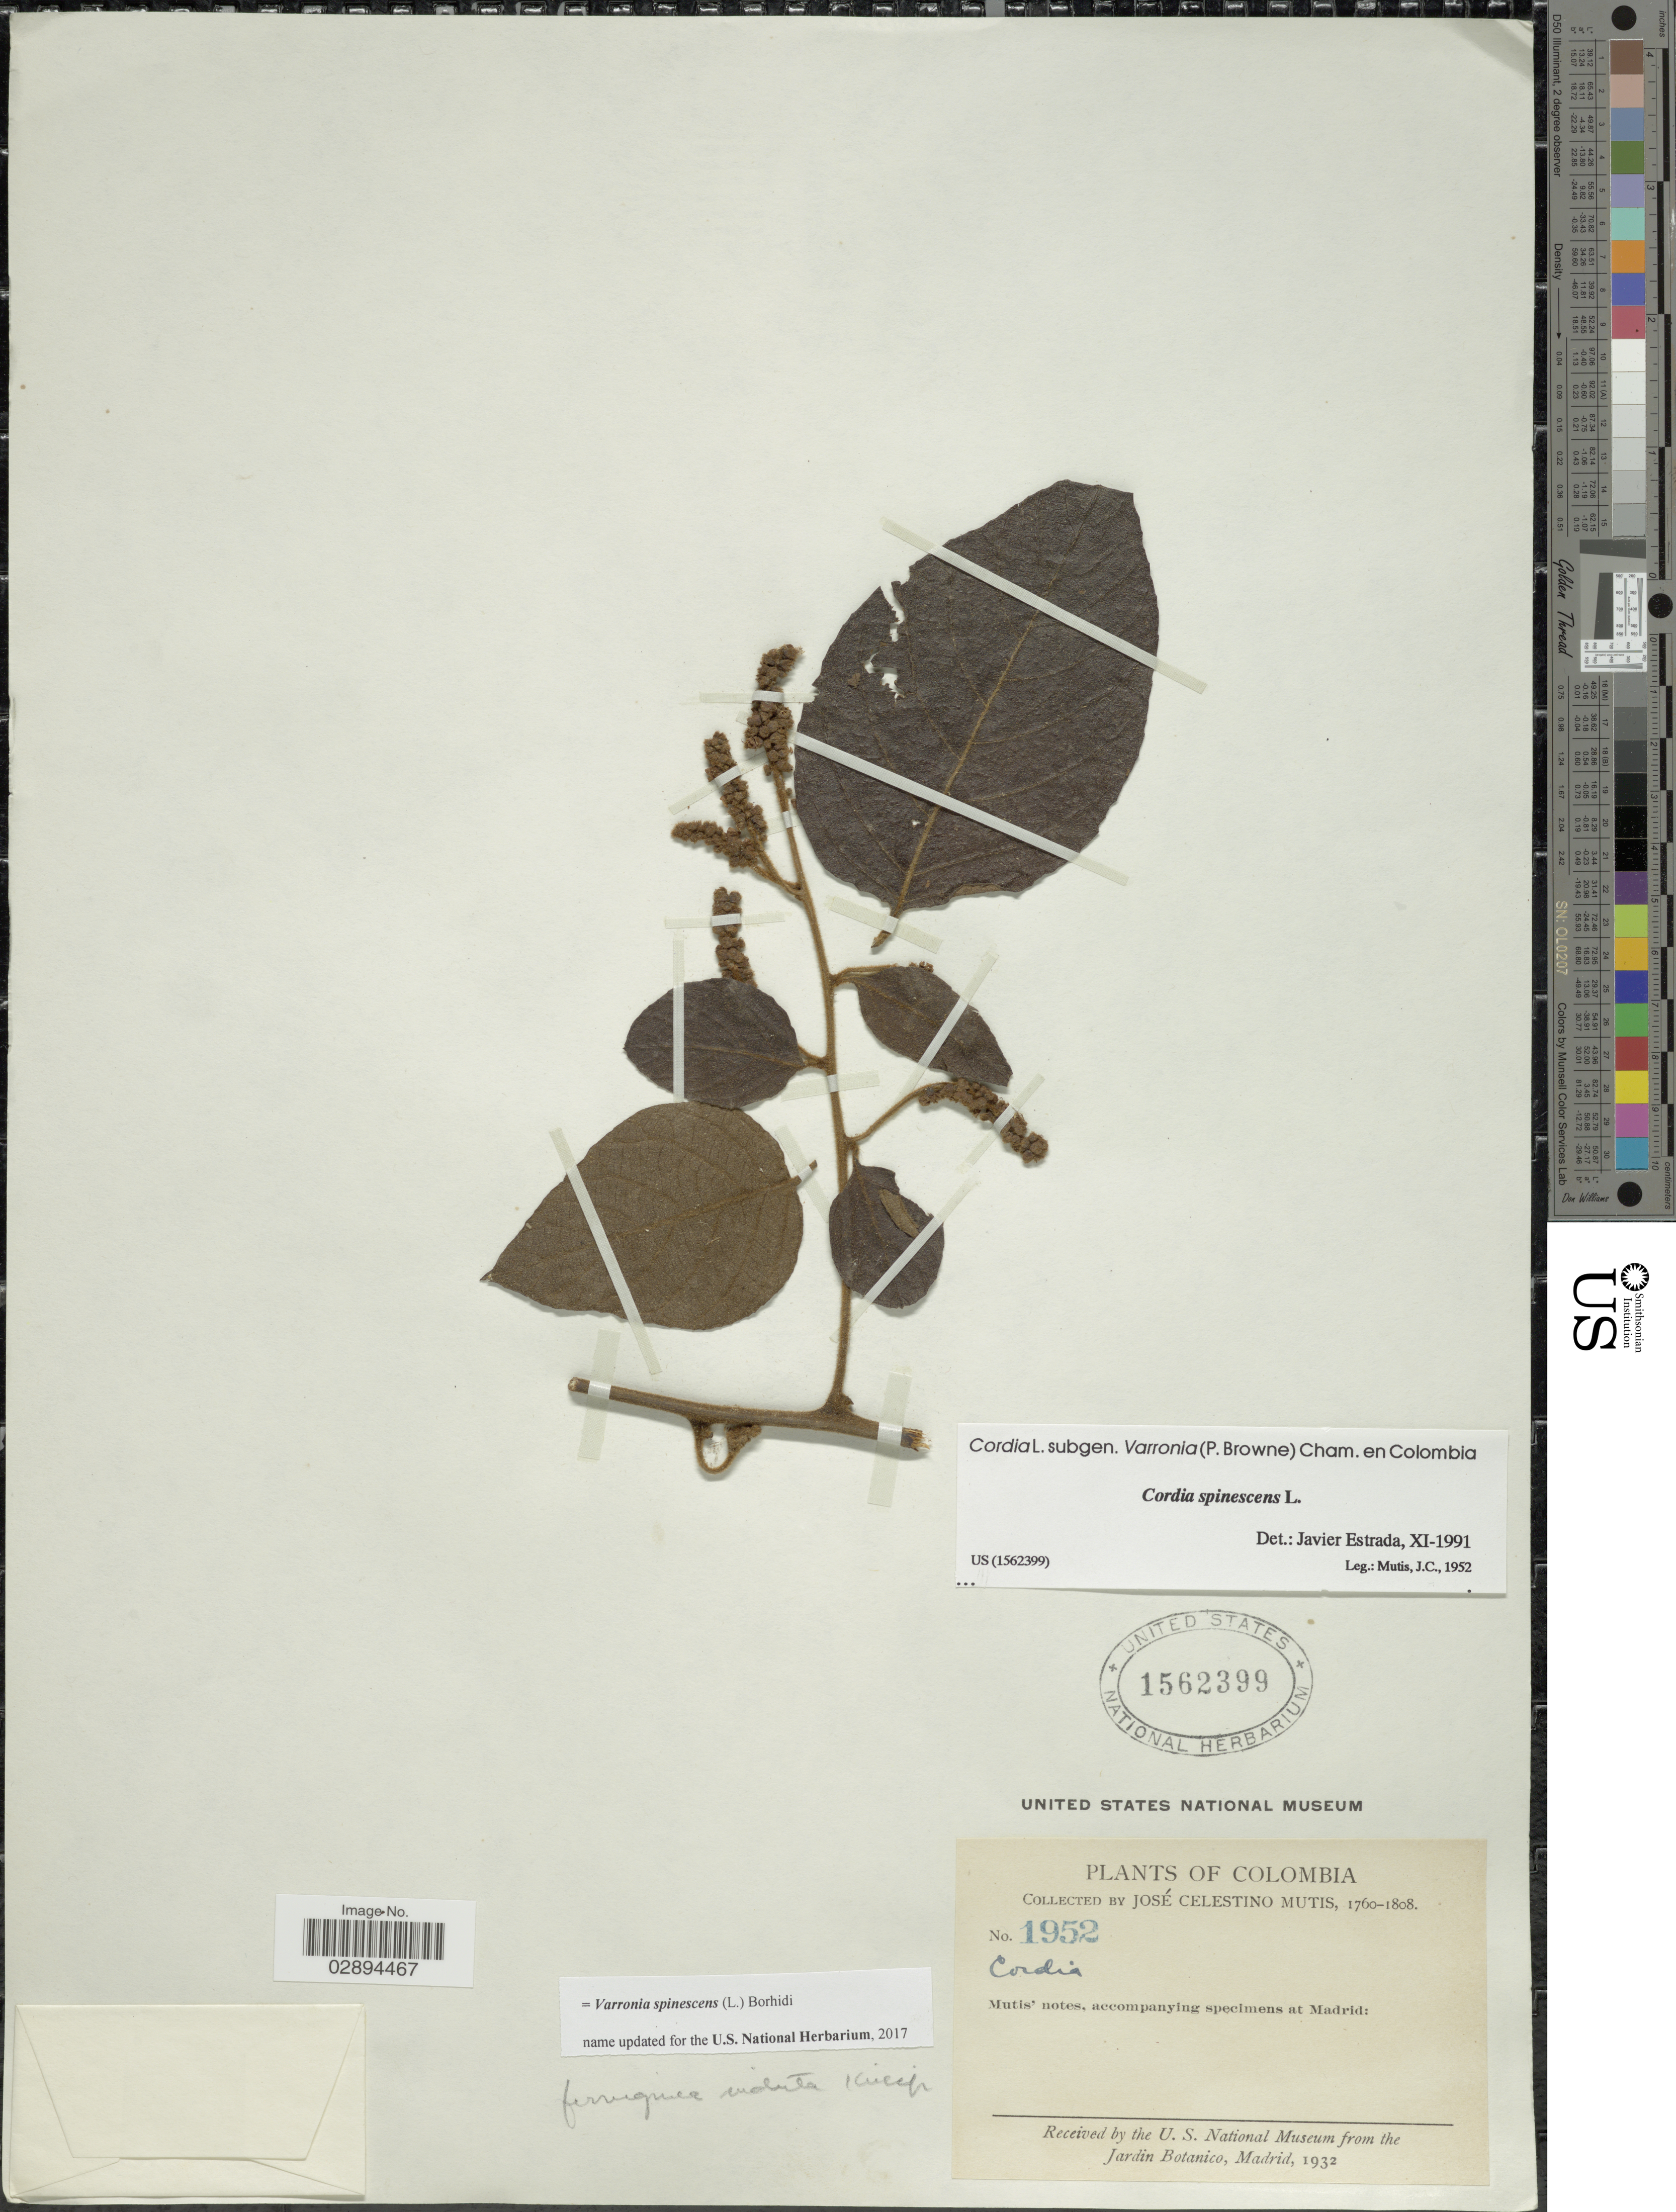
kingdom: Plantae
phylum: Tracheophyta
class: Magnoliopsida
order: Boraginales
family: Cordiaceae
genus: Varronia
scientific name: Varronia spinescens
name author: (L.) Borhidi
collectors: J. C. B. Mutis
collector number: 1952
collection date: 1760/1808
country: Colombia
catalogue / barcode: US 1562399